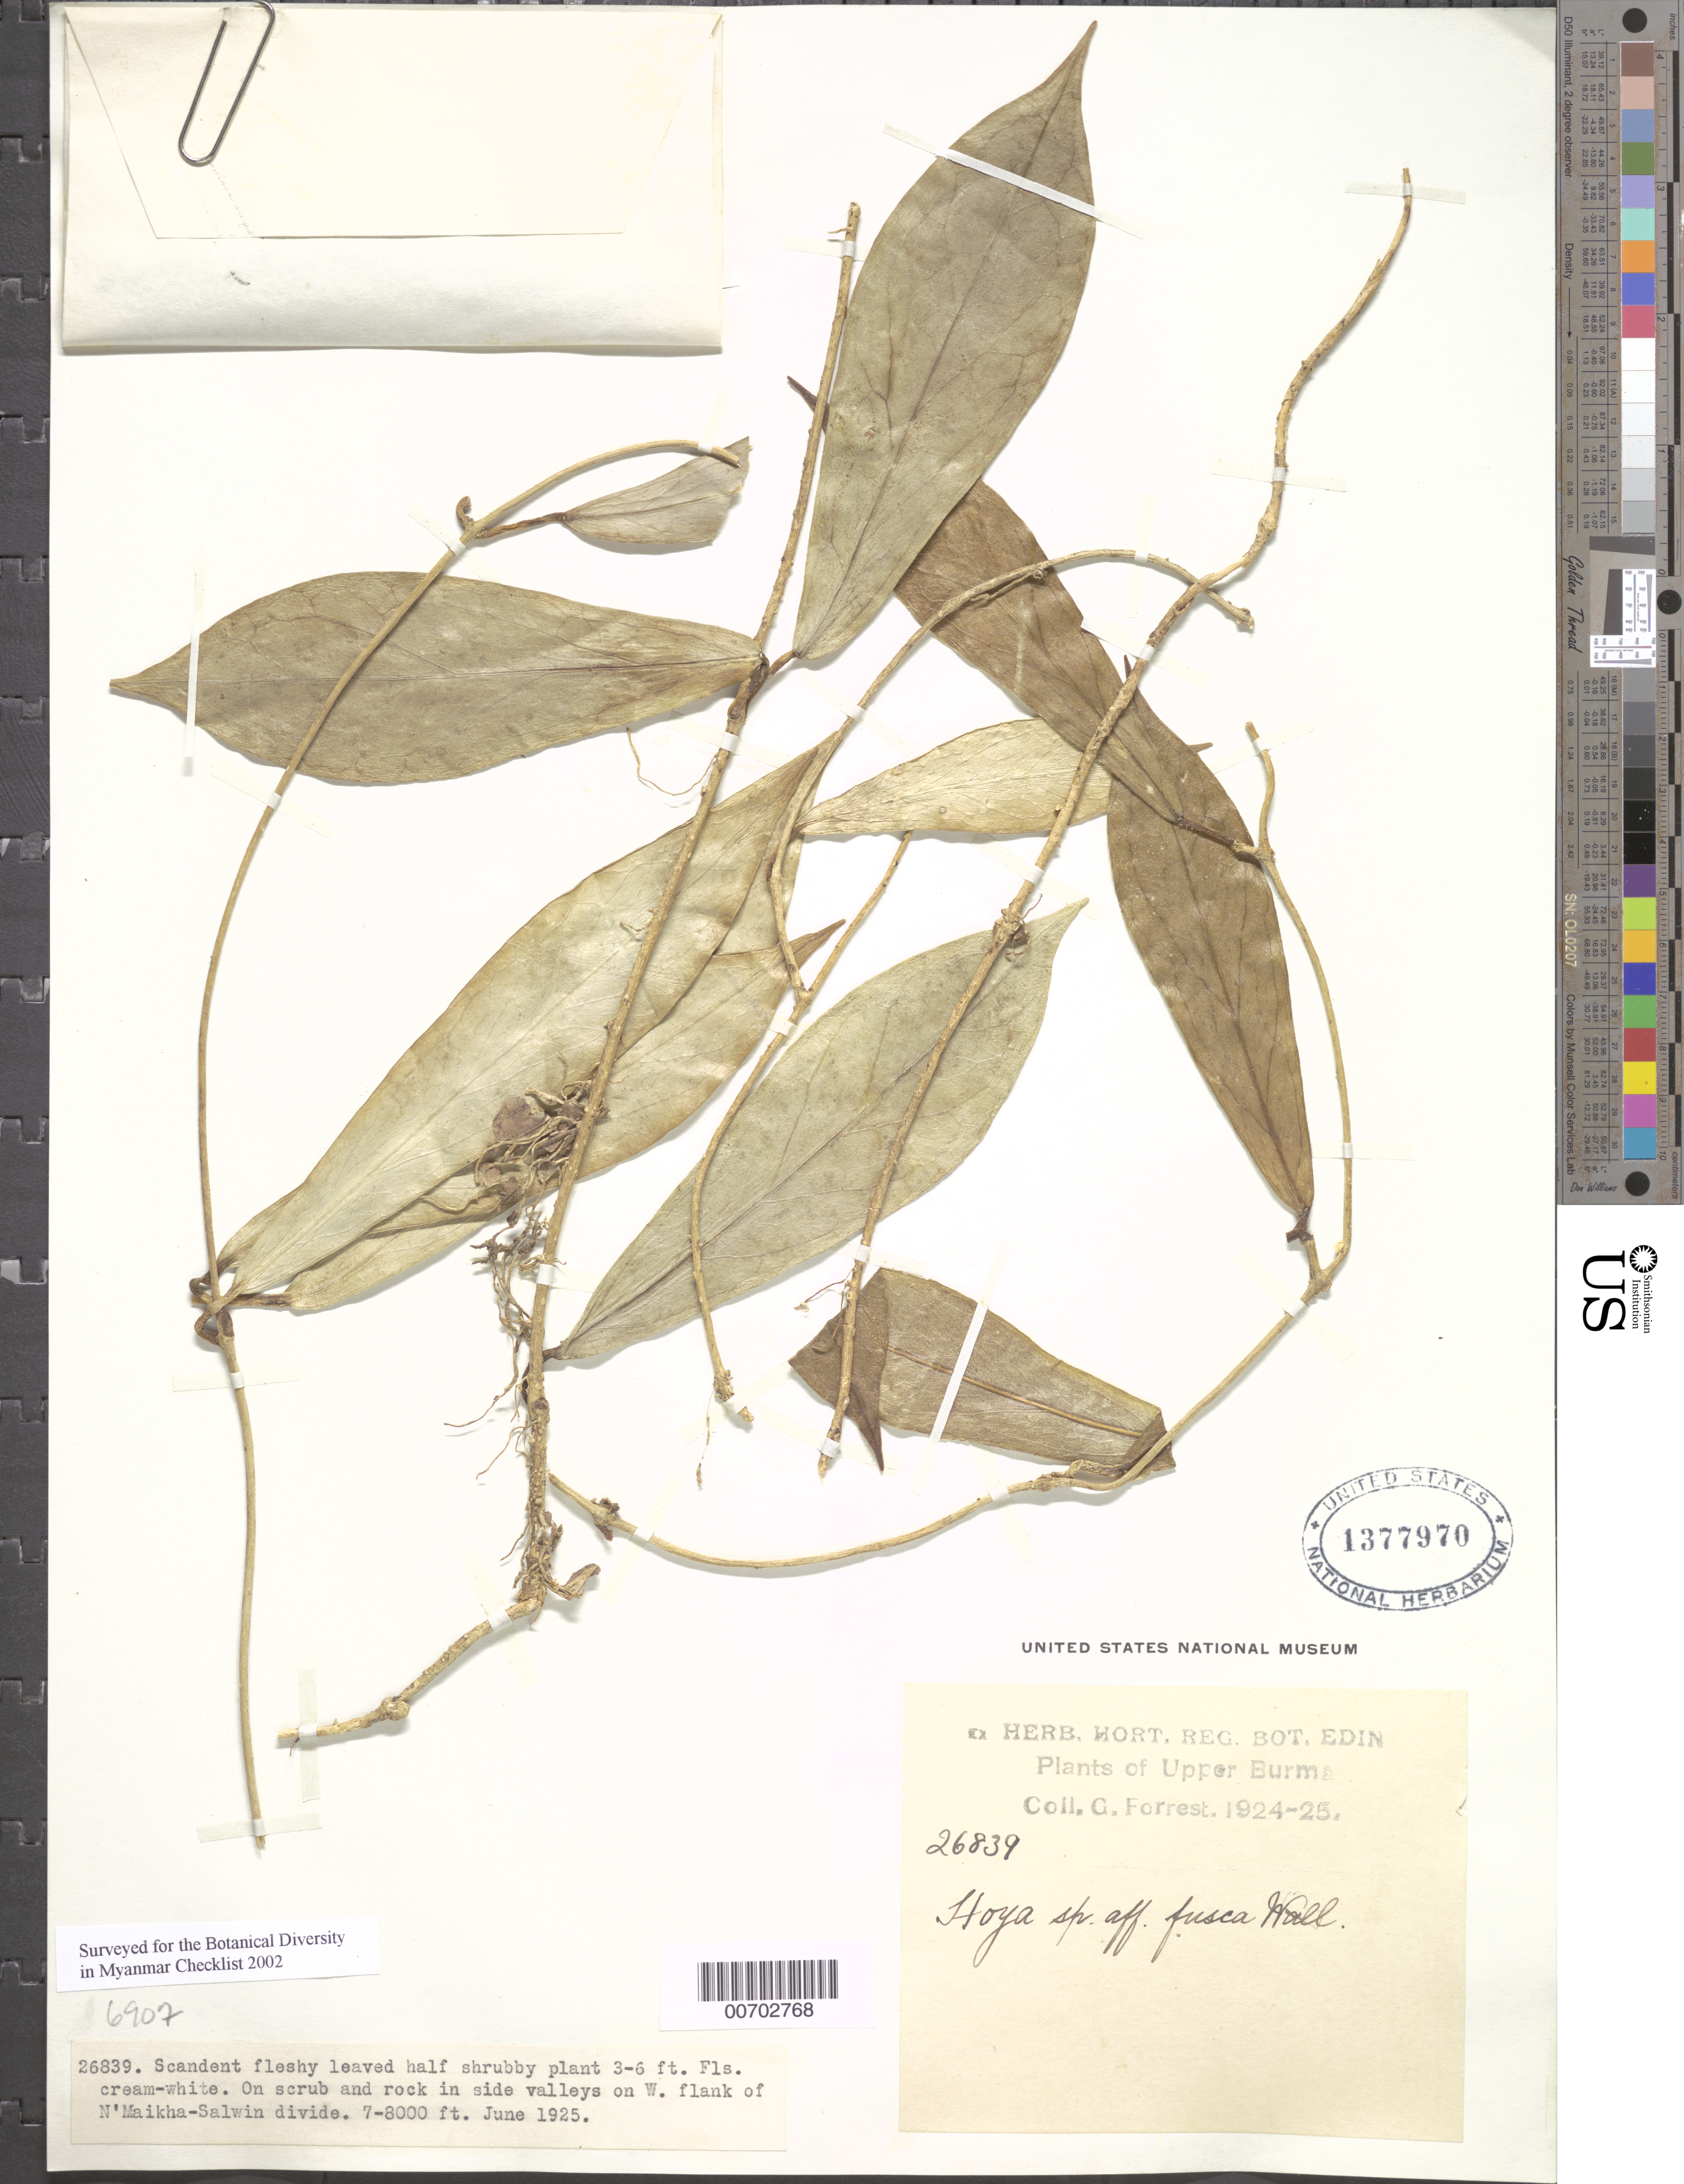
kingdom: Plantae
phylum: Tracheophyta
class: Magnoliopsida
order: Gentianales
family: Apocynaceae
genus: Hoya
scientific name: Hoya fusca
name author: Wall.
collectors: G. Forrest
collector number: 26839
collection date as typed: Jun 1925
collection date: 1925-06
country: Myanmar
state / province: Kachin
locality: N'Maikha-Salwin Divide, W flank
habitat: On scrub and rock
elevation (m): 2134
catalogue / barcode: US 1377970